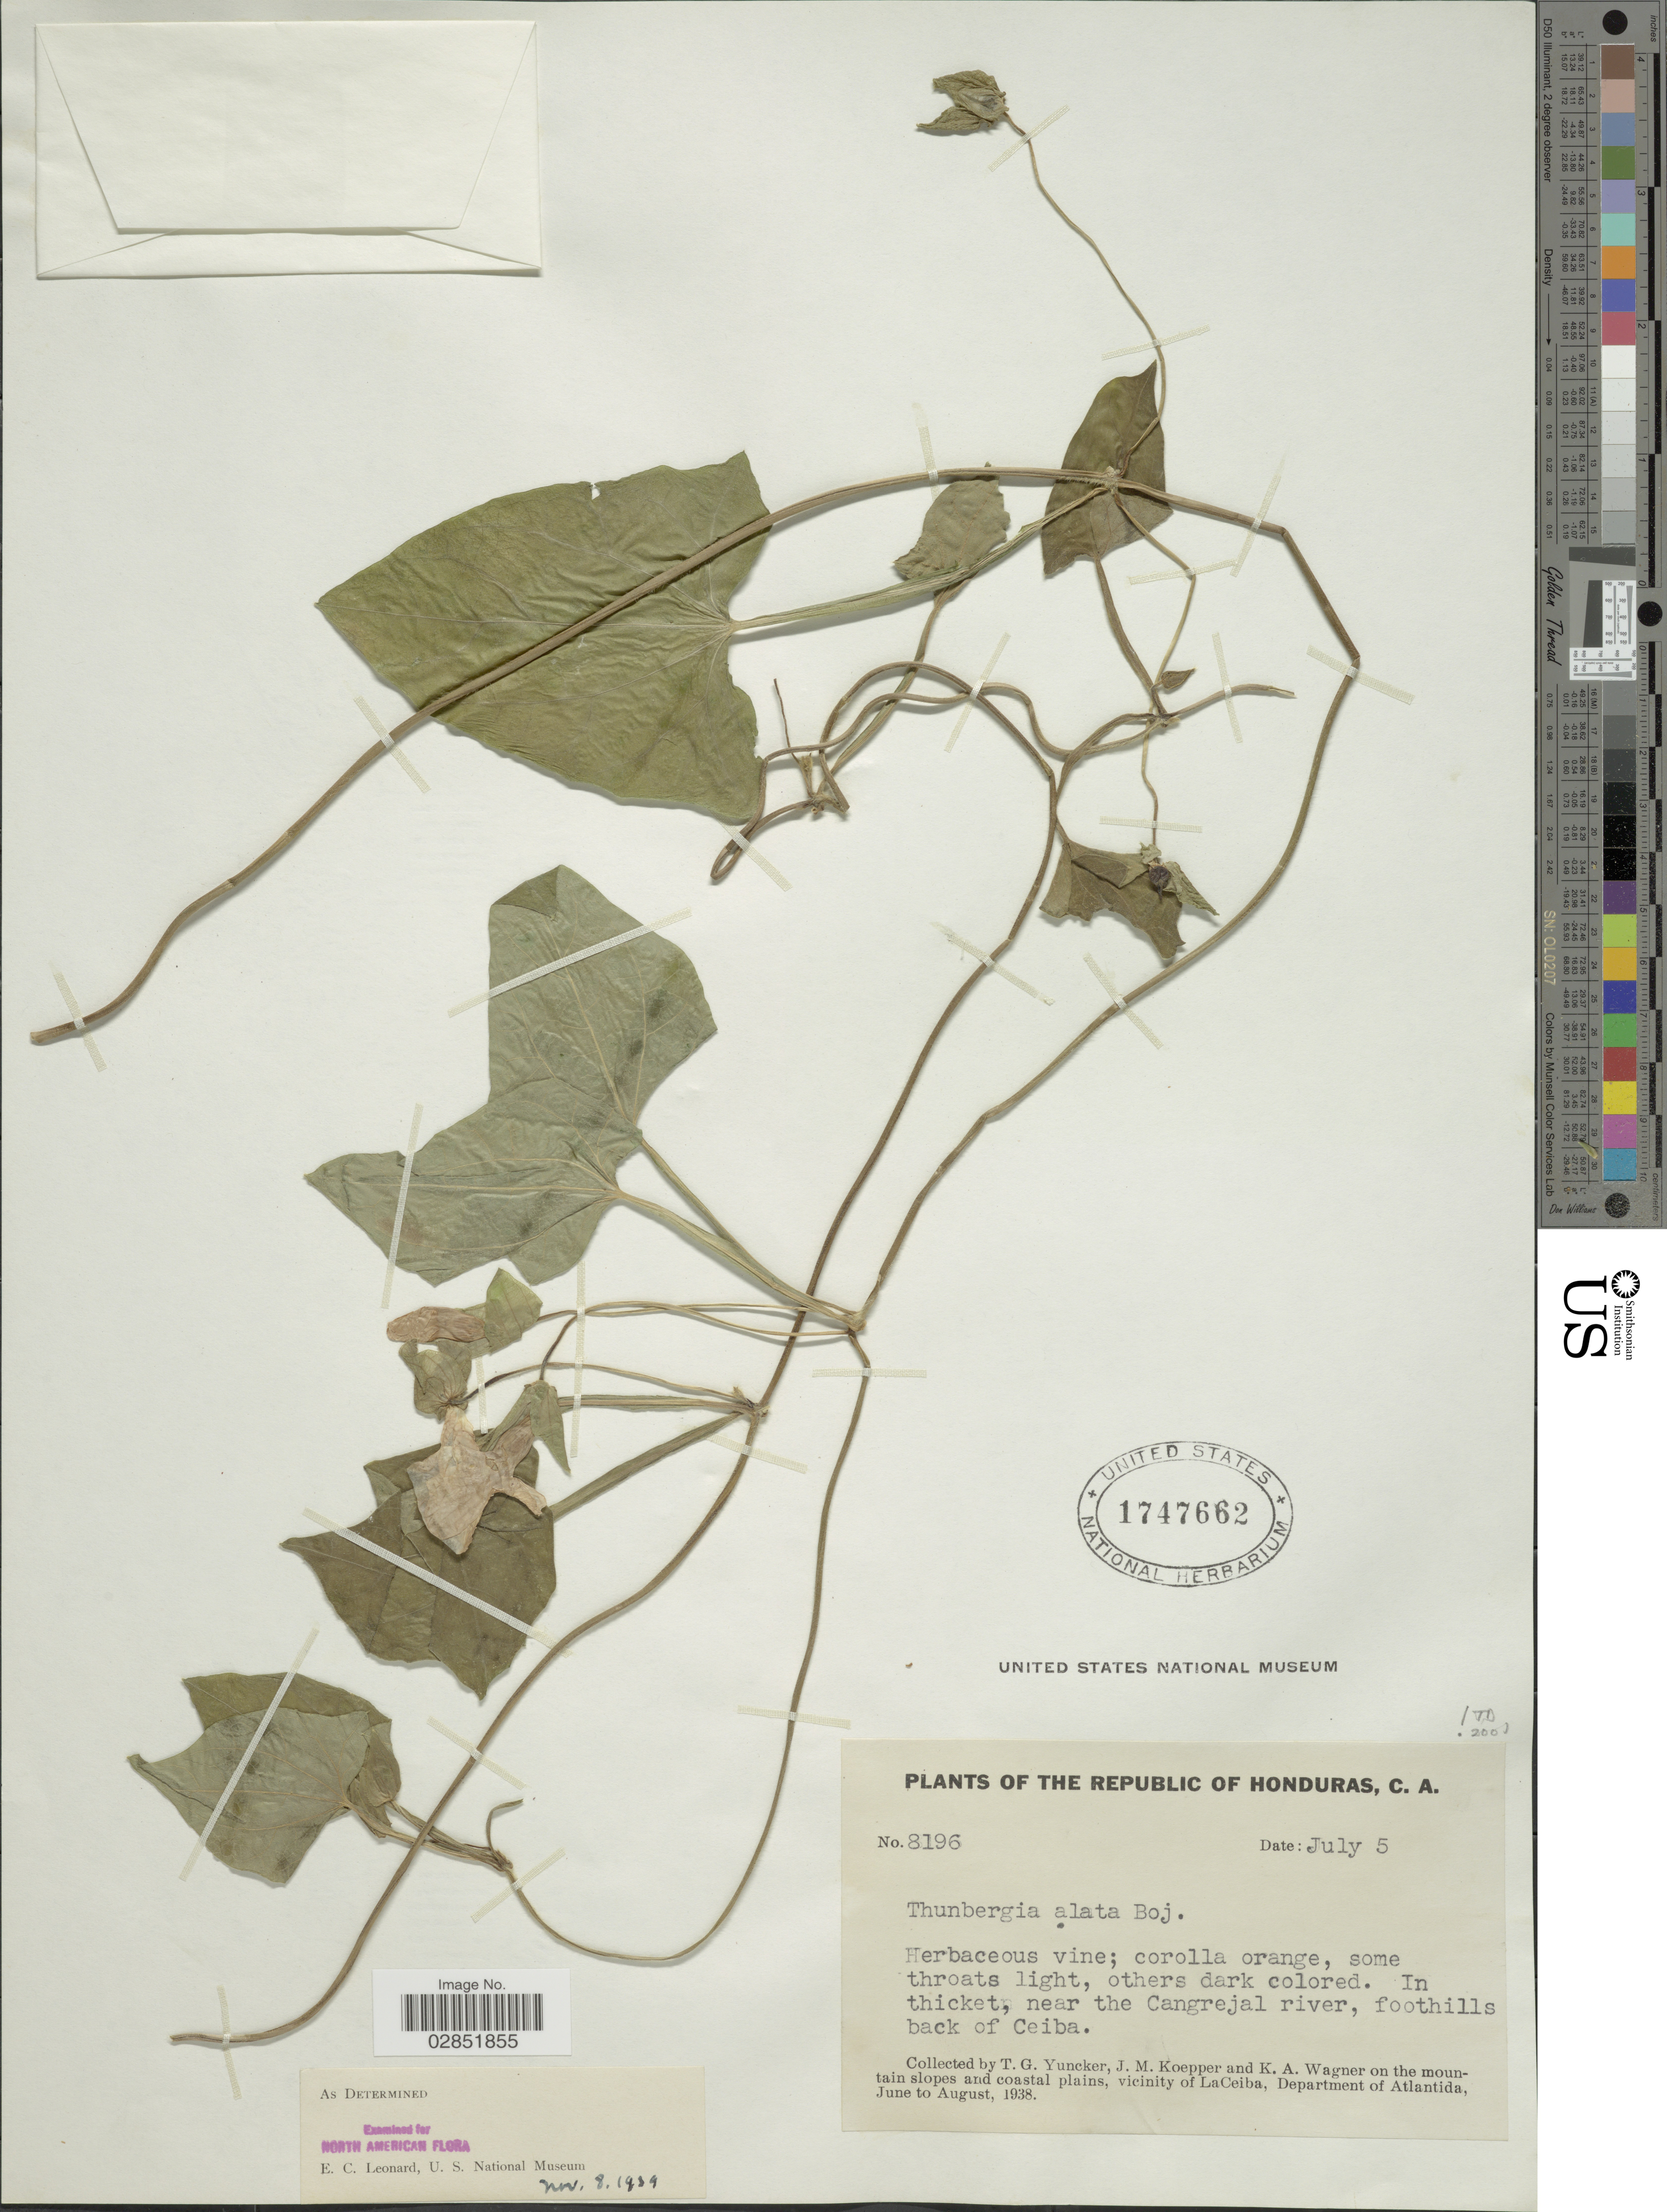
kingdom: Plantae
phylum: Tracheophyta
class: Magnoliopsida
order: Lamiales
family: Acanthaceae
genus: Thunbergia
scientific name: Thunbergia alata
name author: Bojer ex Sims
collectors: T. G. Yuncker, J. M. Koepper & K. A. Wagner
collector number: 8196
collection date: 1938-07-05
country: Honduras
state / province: Atlántida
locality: In thicket, near the Cangrejal river, foothills back of Ceiba. On the mountain slopes and coastal plains, vicinity of La Ceiba, Department of Atlantida.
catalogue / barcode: US 1747662